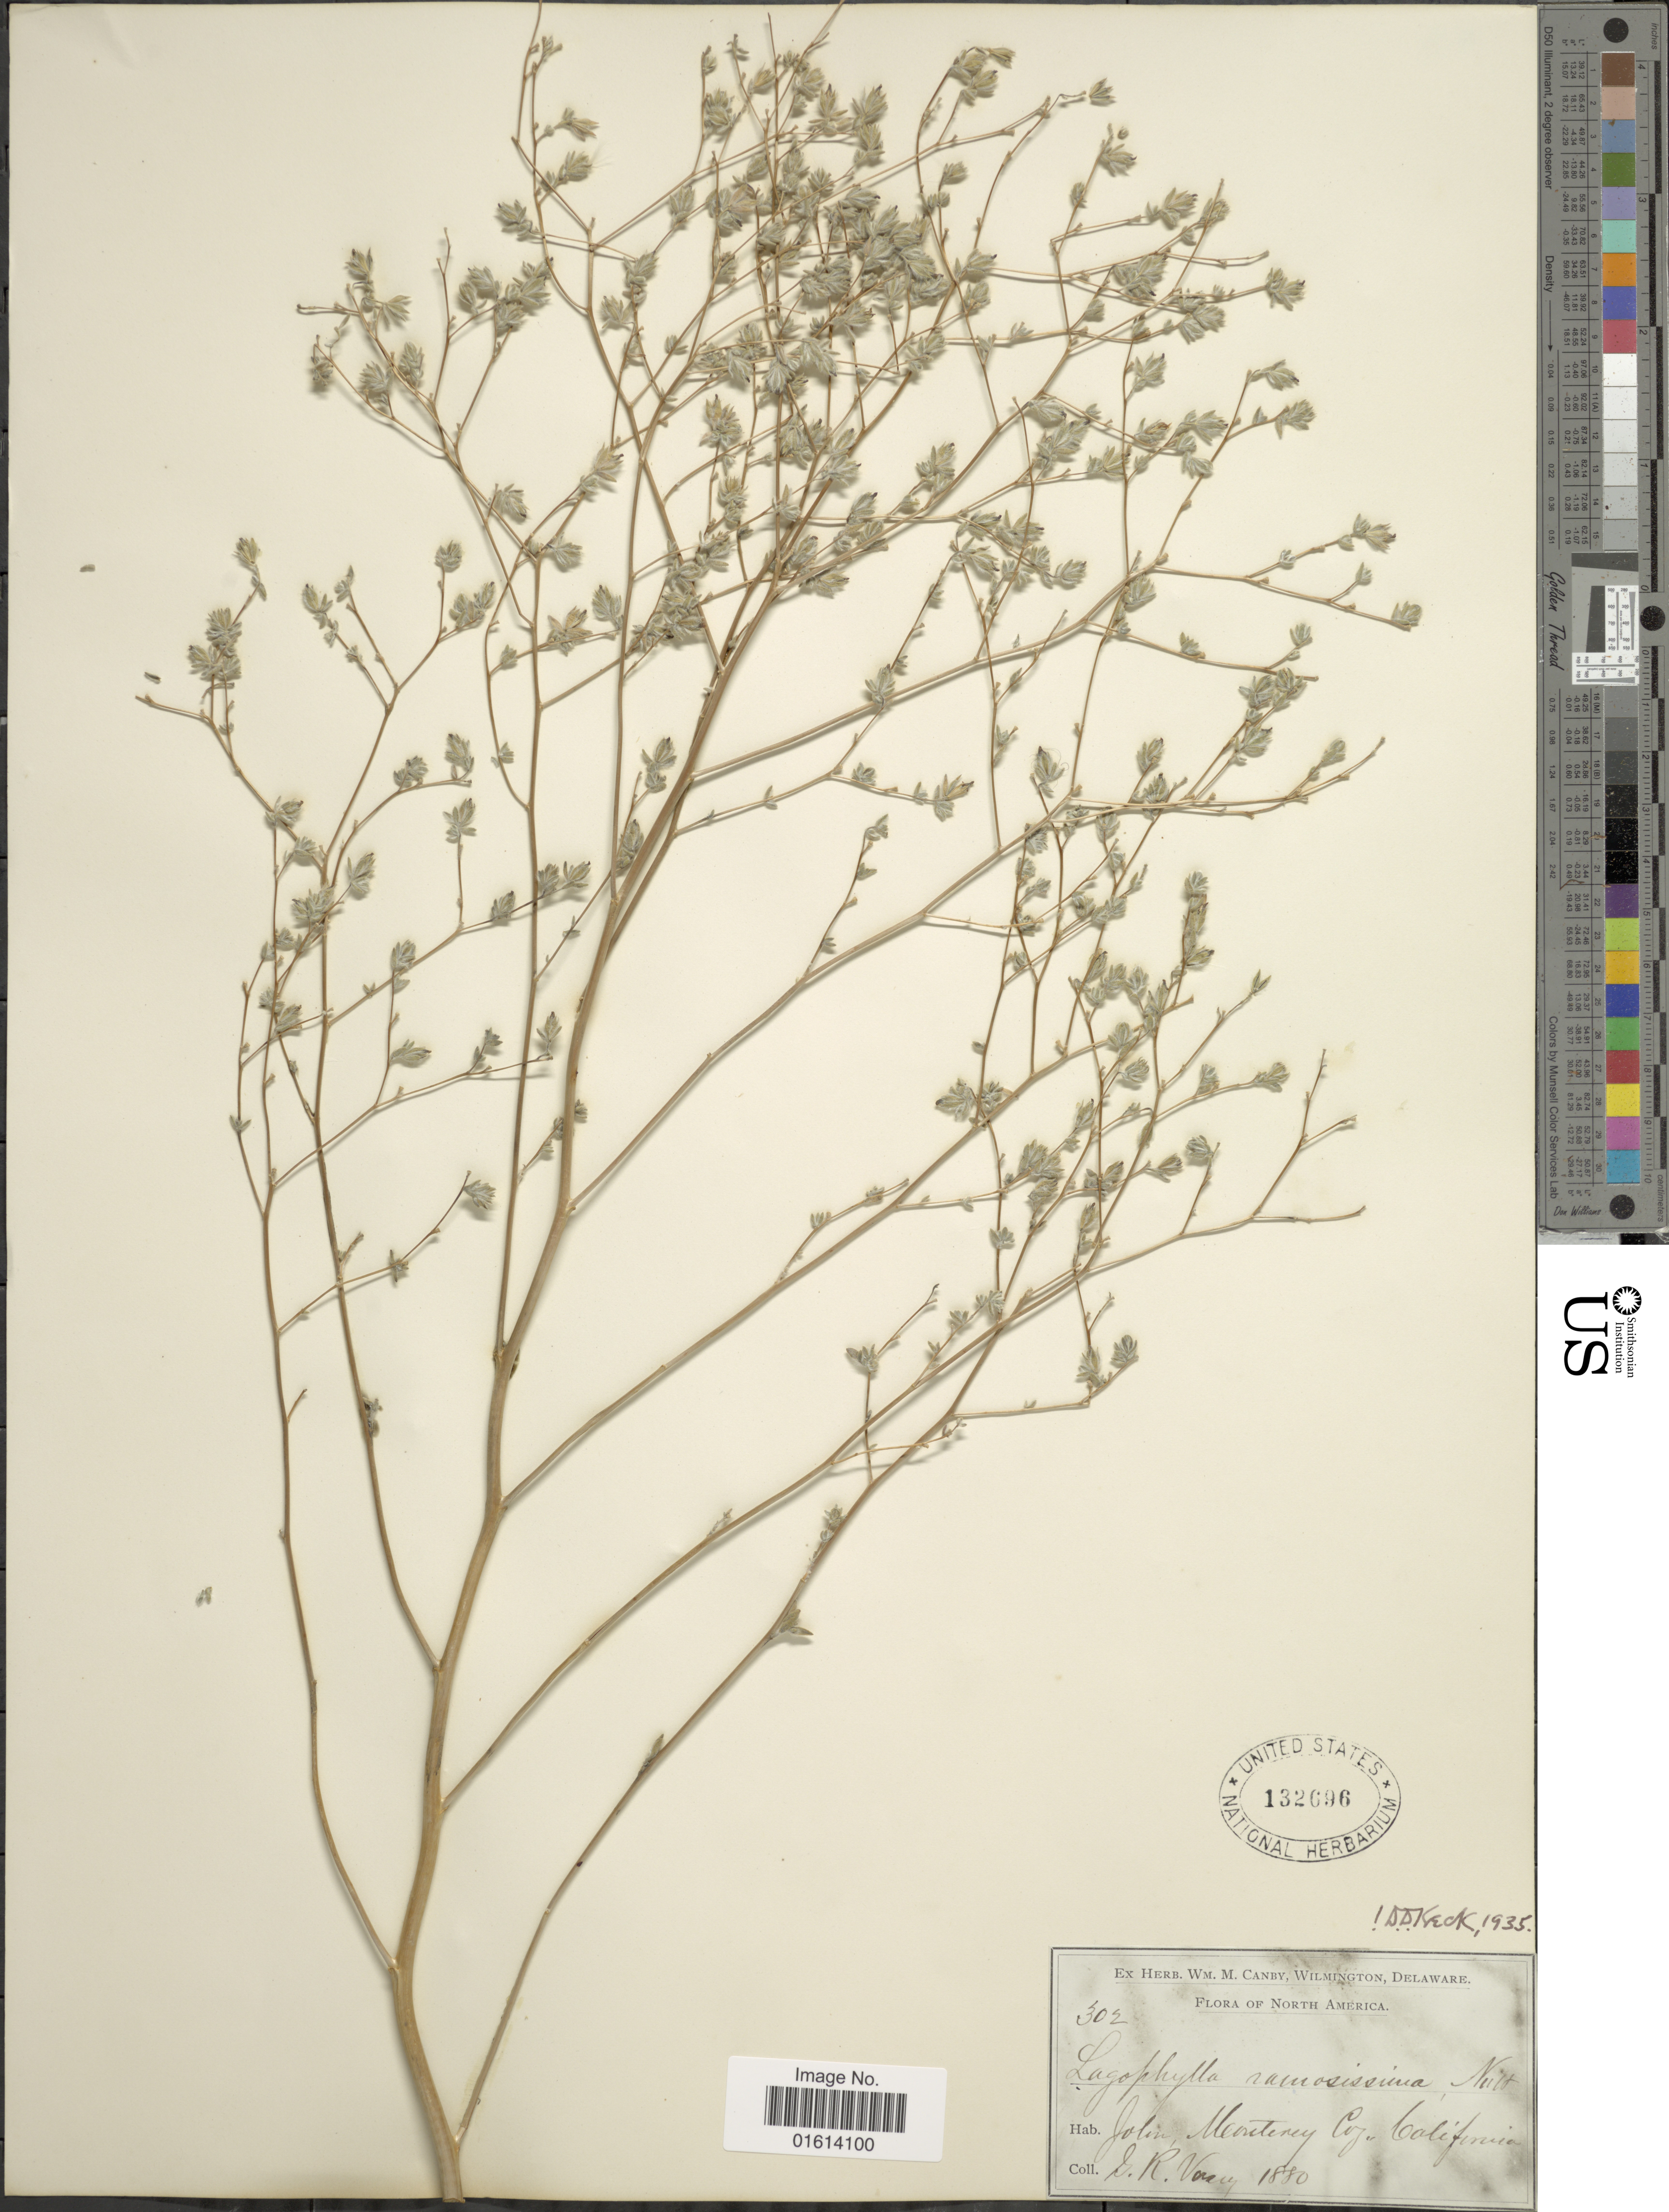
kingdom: Plantae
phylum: Tracheophyta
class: Magnoliopsida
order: Asterales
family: Asteraceae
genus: Lagophylla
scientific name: Lagophylla ramosissima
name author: Nutt.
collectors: G. R. Vasey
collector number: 302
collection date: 1880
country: United States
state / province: California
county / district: Monterey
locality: North America, Jolin, Monterey Co., California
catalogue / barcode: US 132696